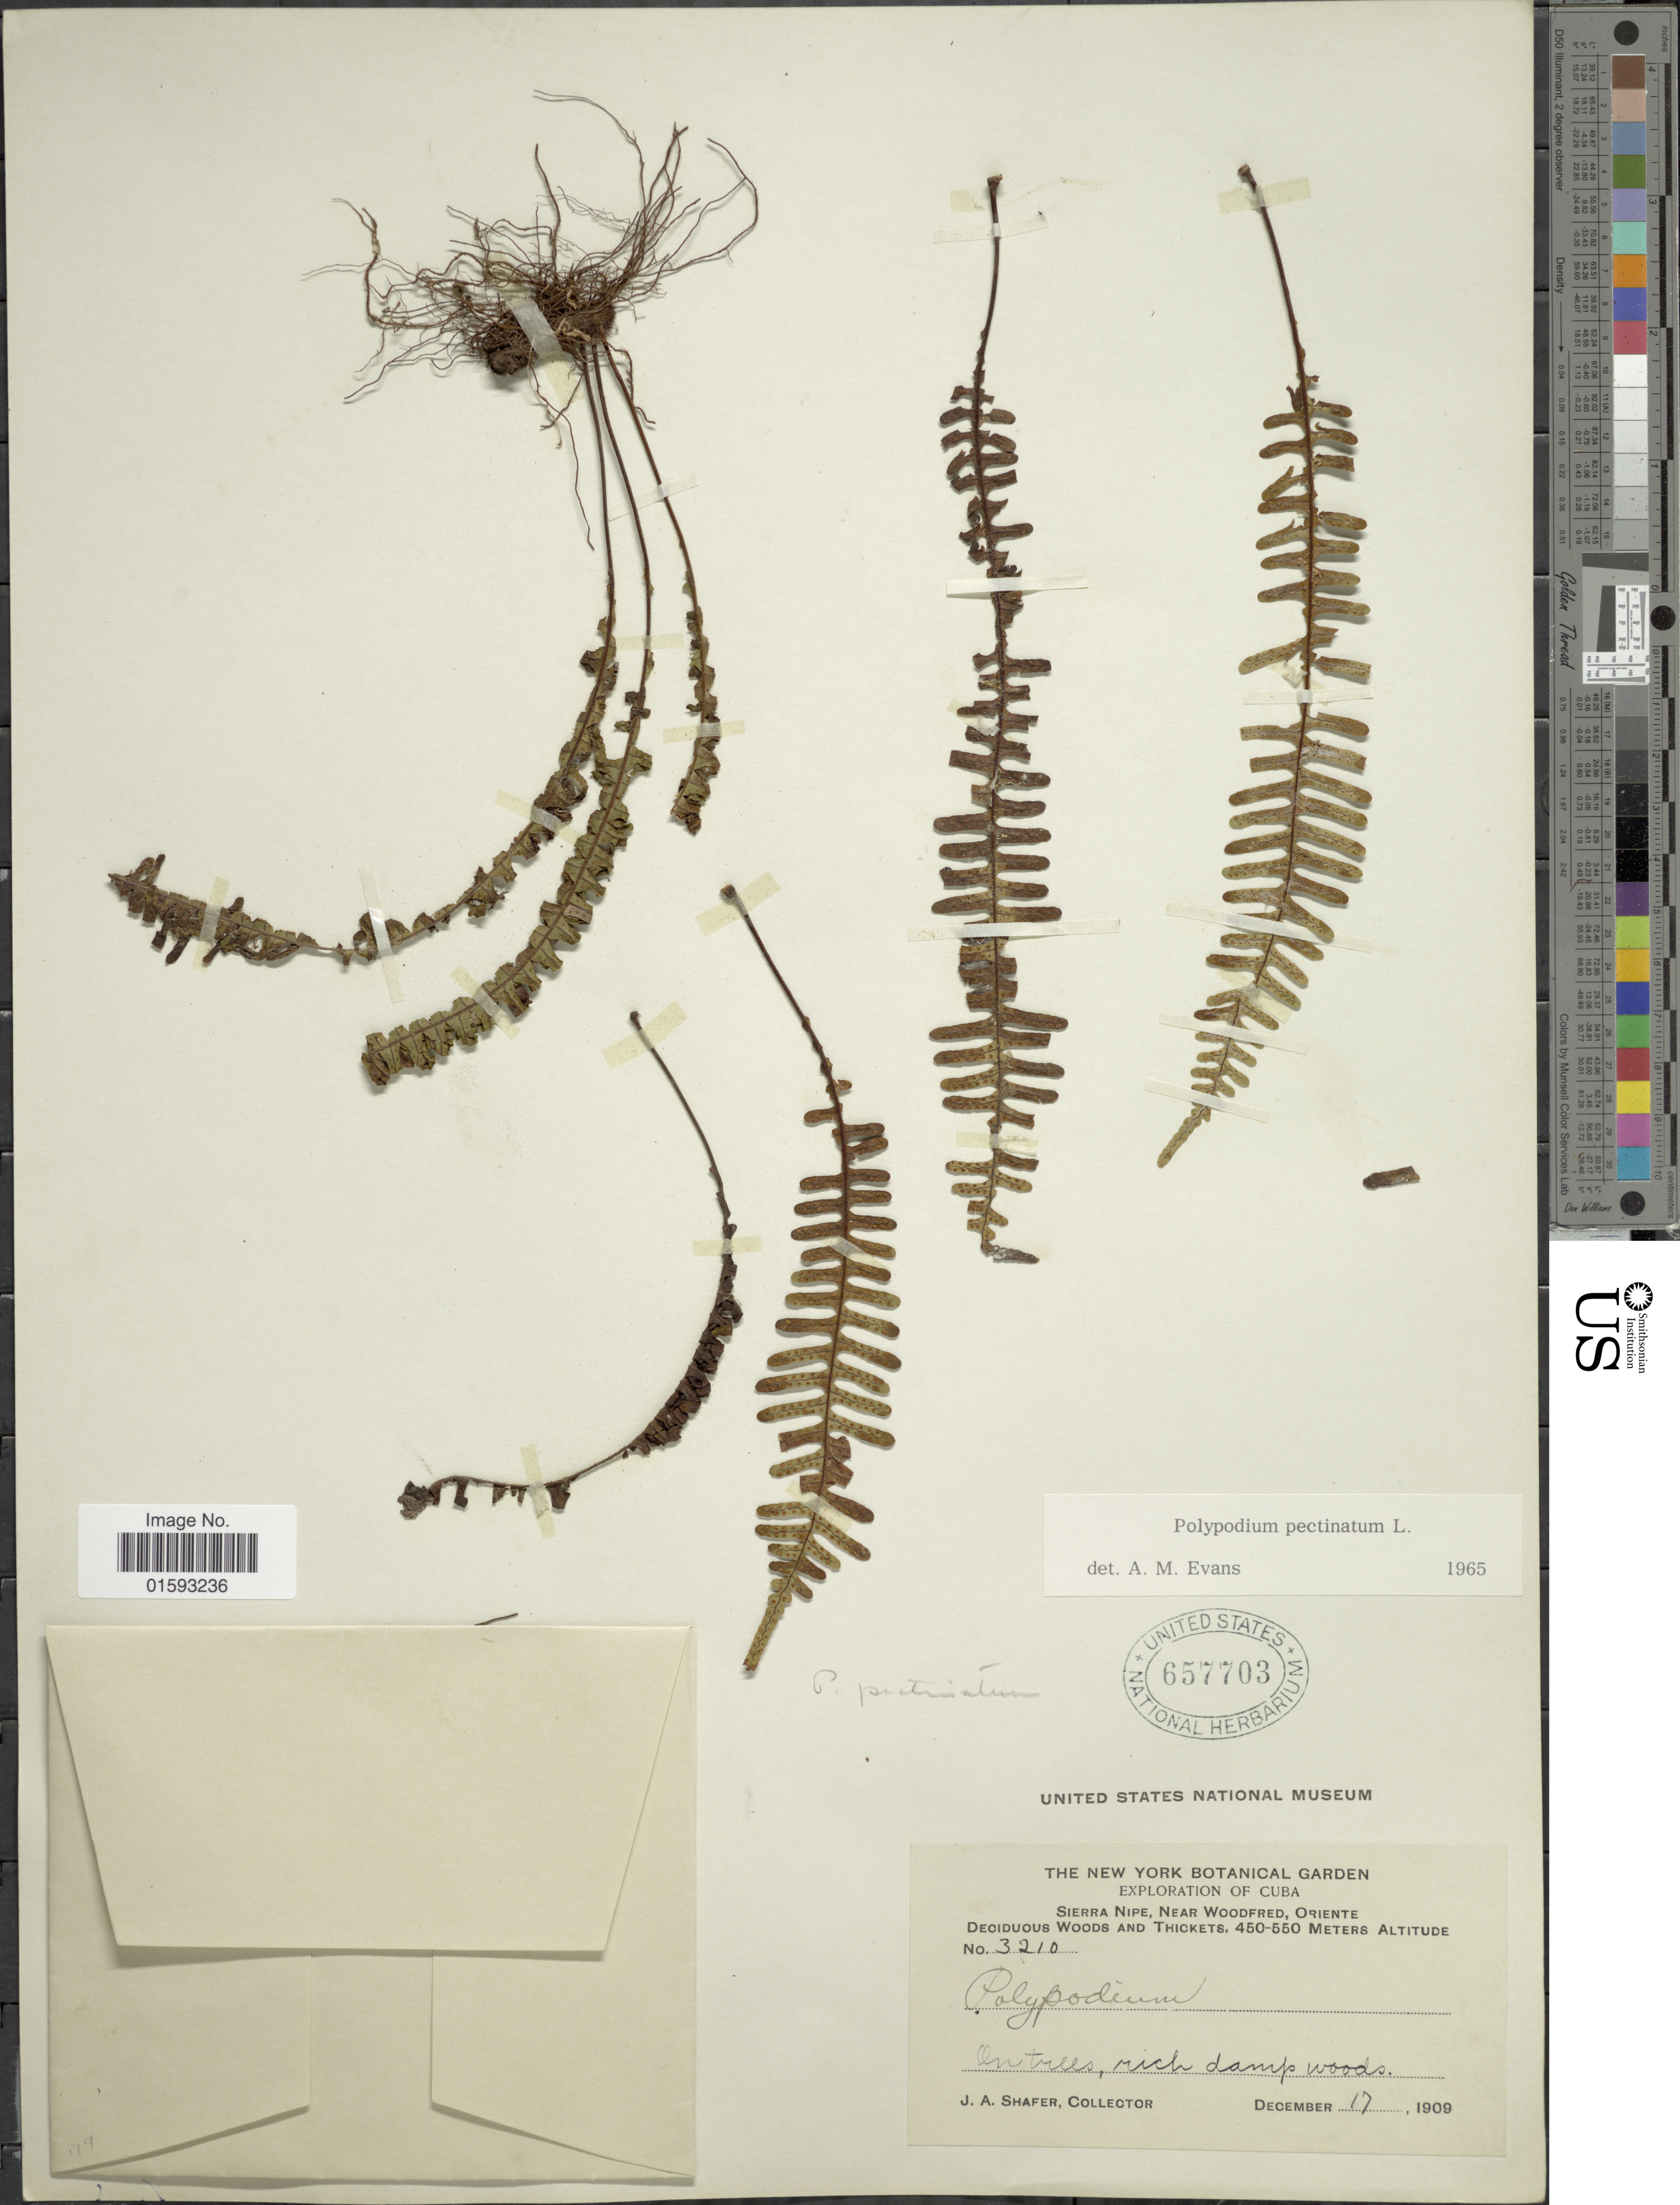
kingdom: Plantae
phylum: Tracheophyta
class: Polypodiopsida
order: Polypodiales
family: Polypodiaceae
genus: Pecluma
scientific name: Pecluma pectinata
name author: (L.) M.G. Price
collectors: J. A. Shafer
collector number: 3210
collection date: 1909-12-17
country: Cuba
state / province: Oriente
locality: Sierra Nipe, near Woodfred, Deciduous Woods and Thickets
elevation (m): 450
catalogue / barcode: US 657703